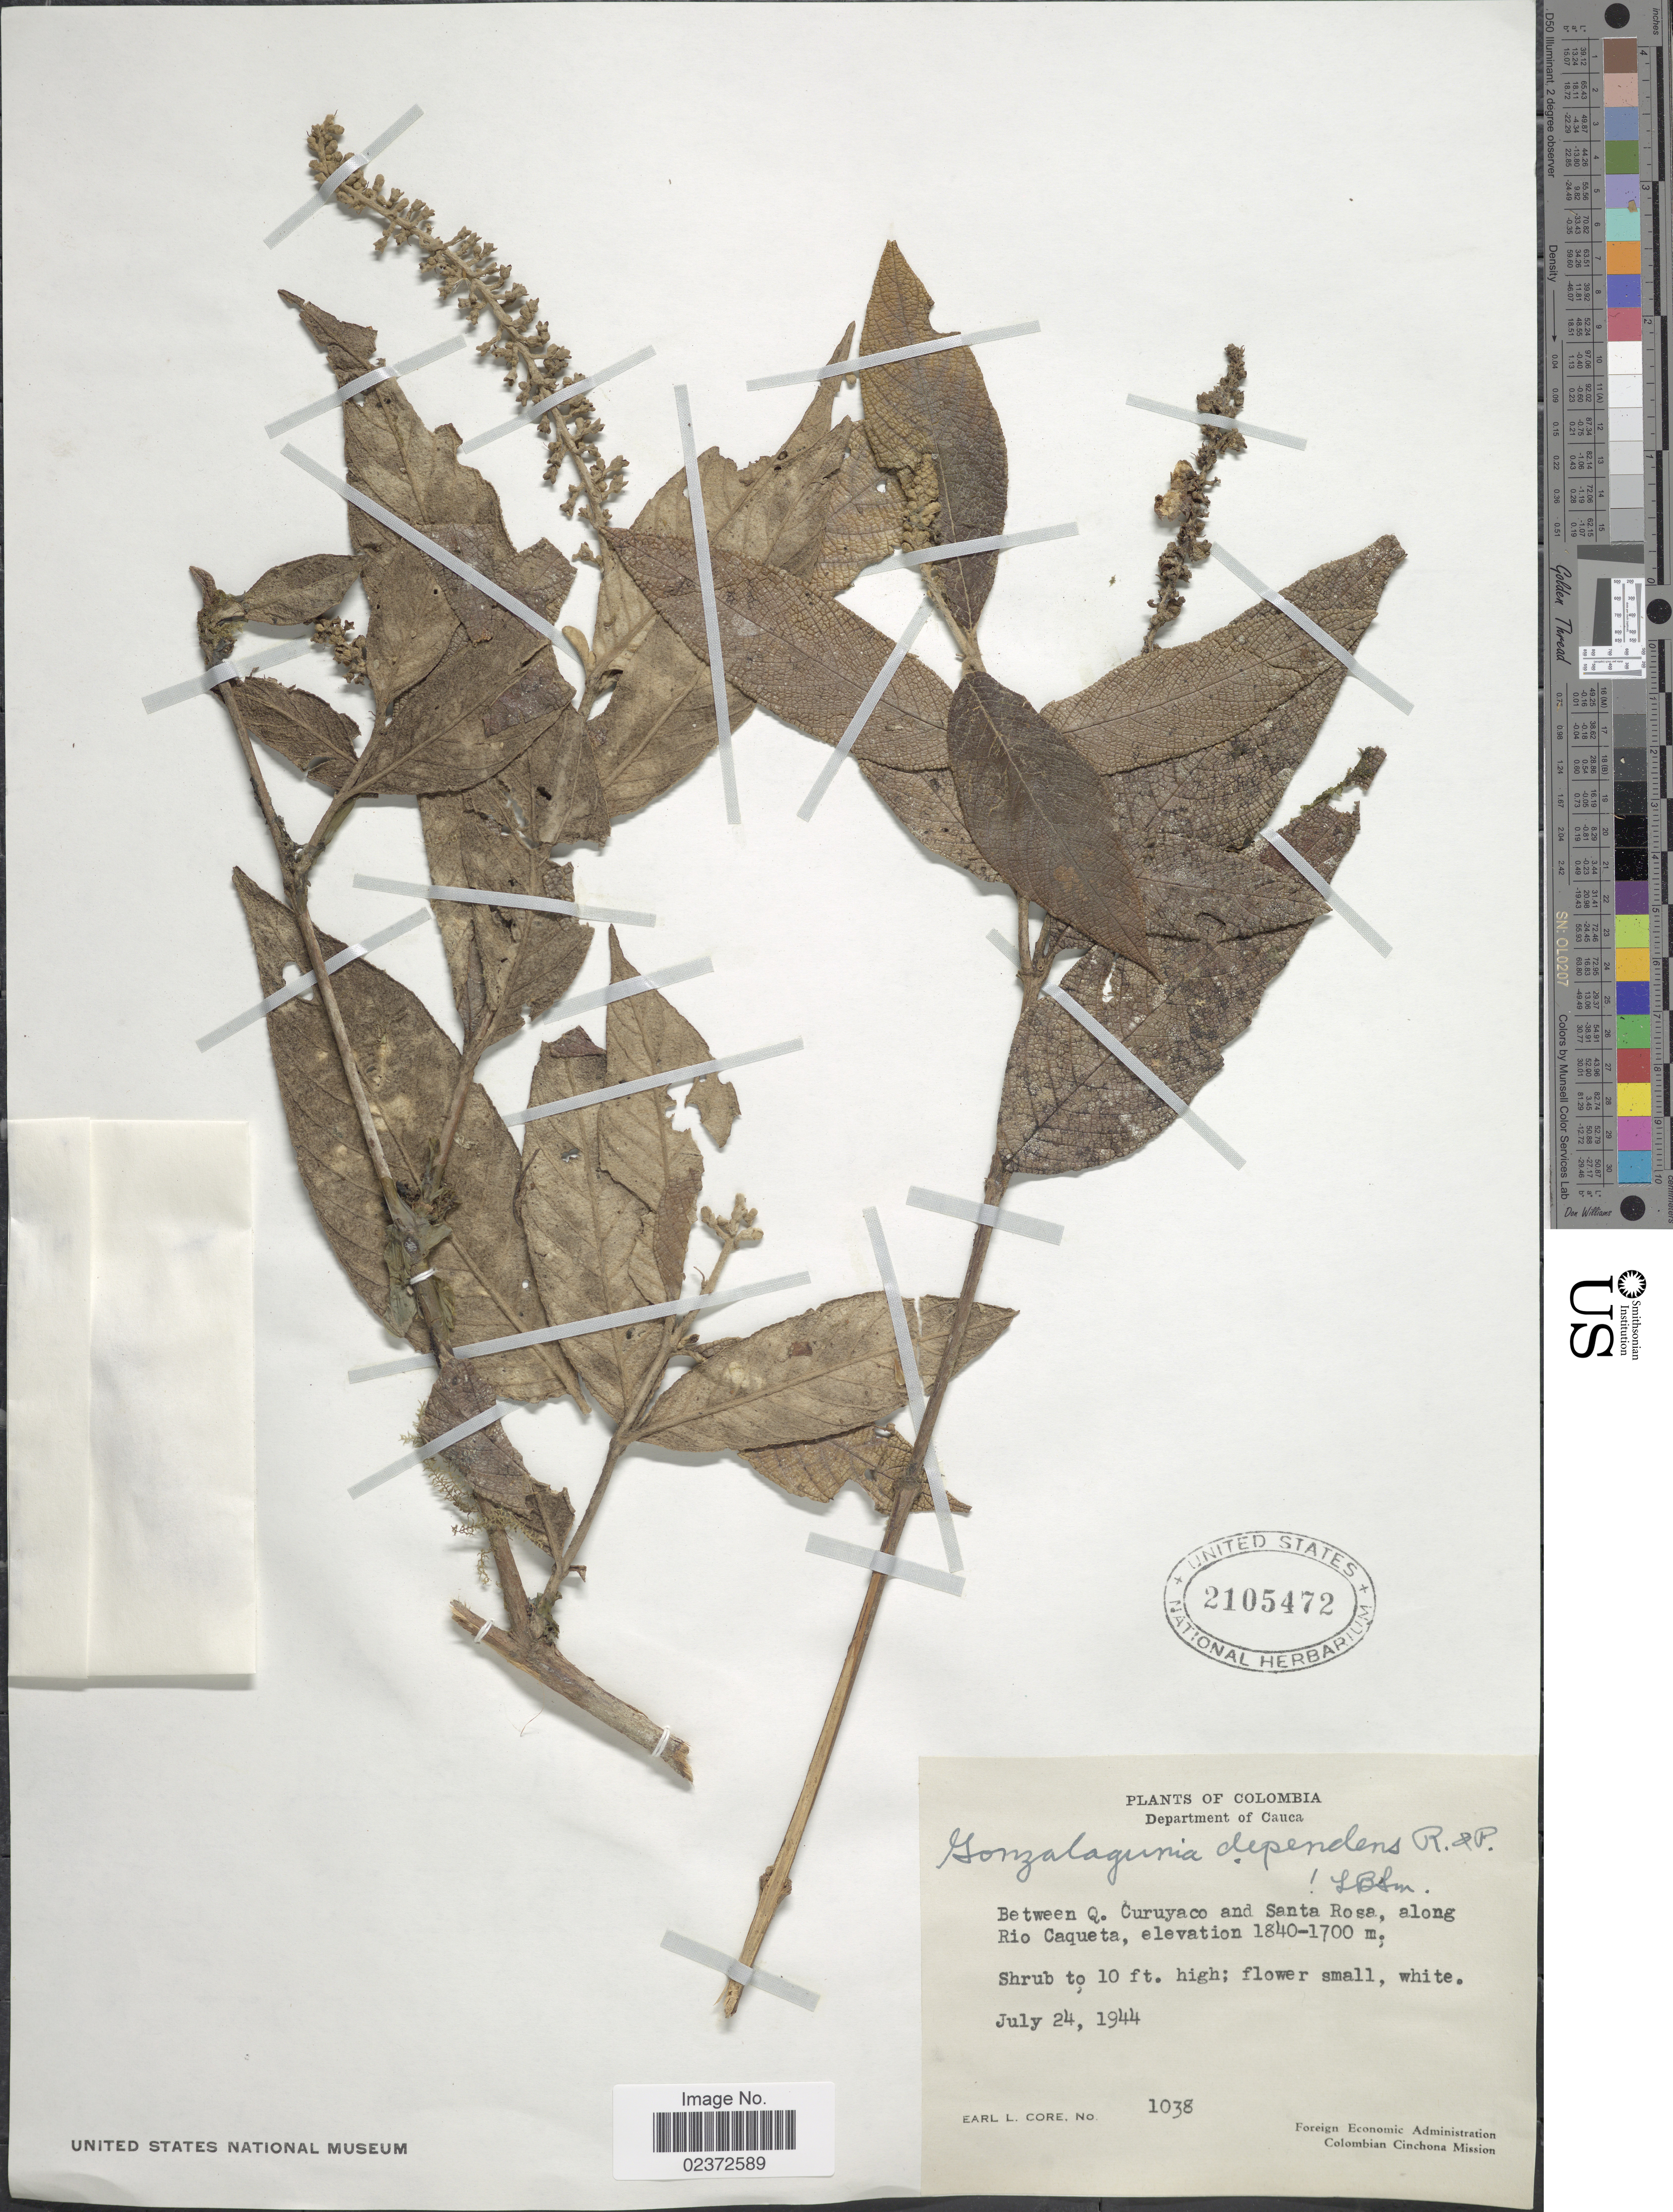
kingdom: Plantae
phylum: Tracheophyta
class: Magnoliopsida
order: Gentianales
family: Rubiaceae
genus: Gonzalagunia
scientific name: Gonzalagunia dependens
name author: Ruiz & Pav.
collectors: E. L. Core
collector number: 1038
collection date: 1944-07-24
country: Colombia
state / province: Cauca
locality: Department of Cauca. Between Q. Curuyaco and Santa Rosa, along Rio Caqueta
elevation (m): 1700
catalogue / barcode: US 2105472